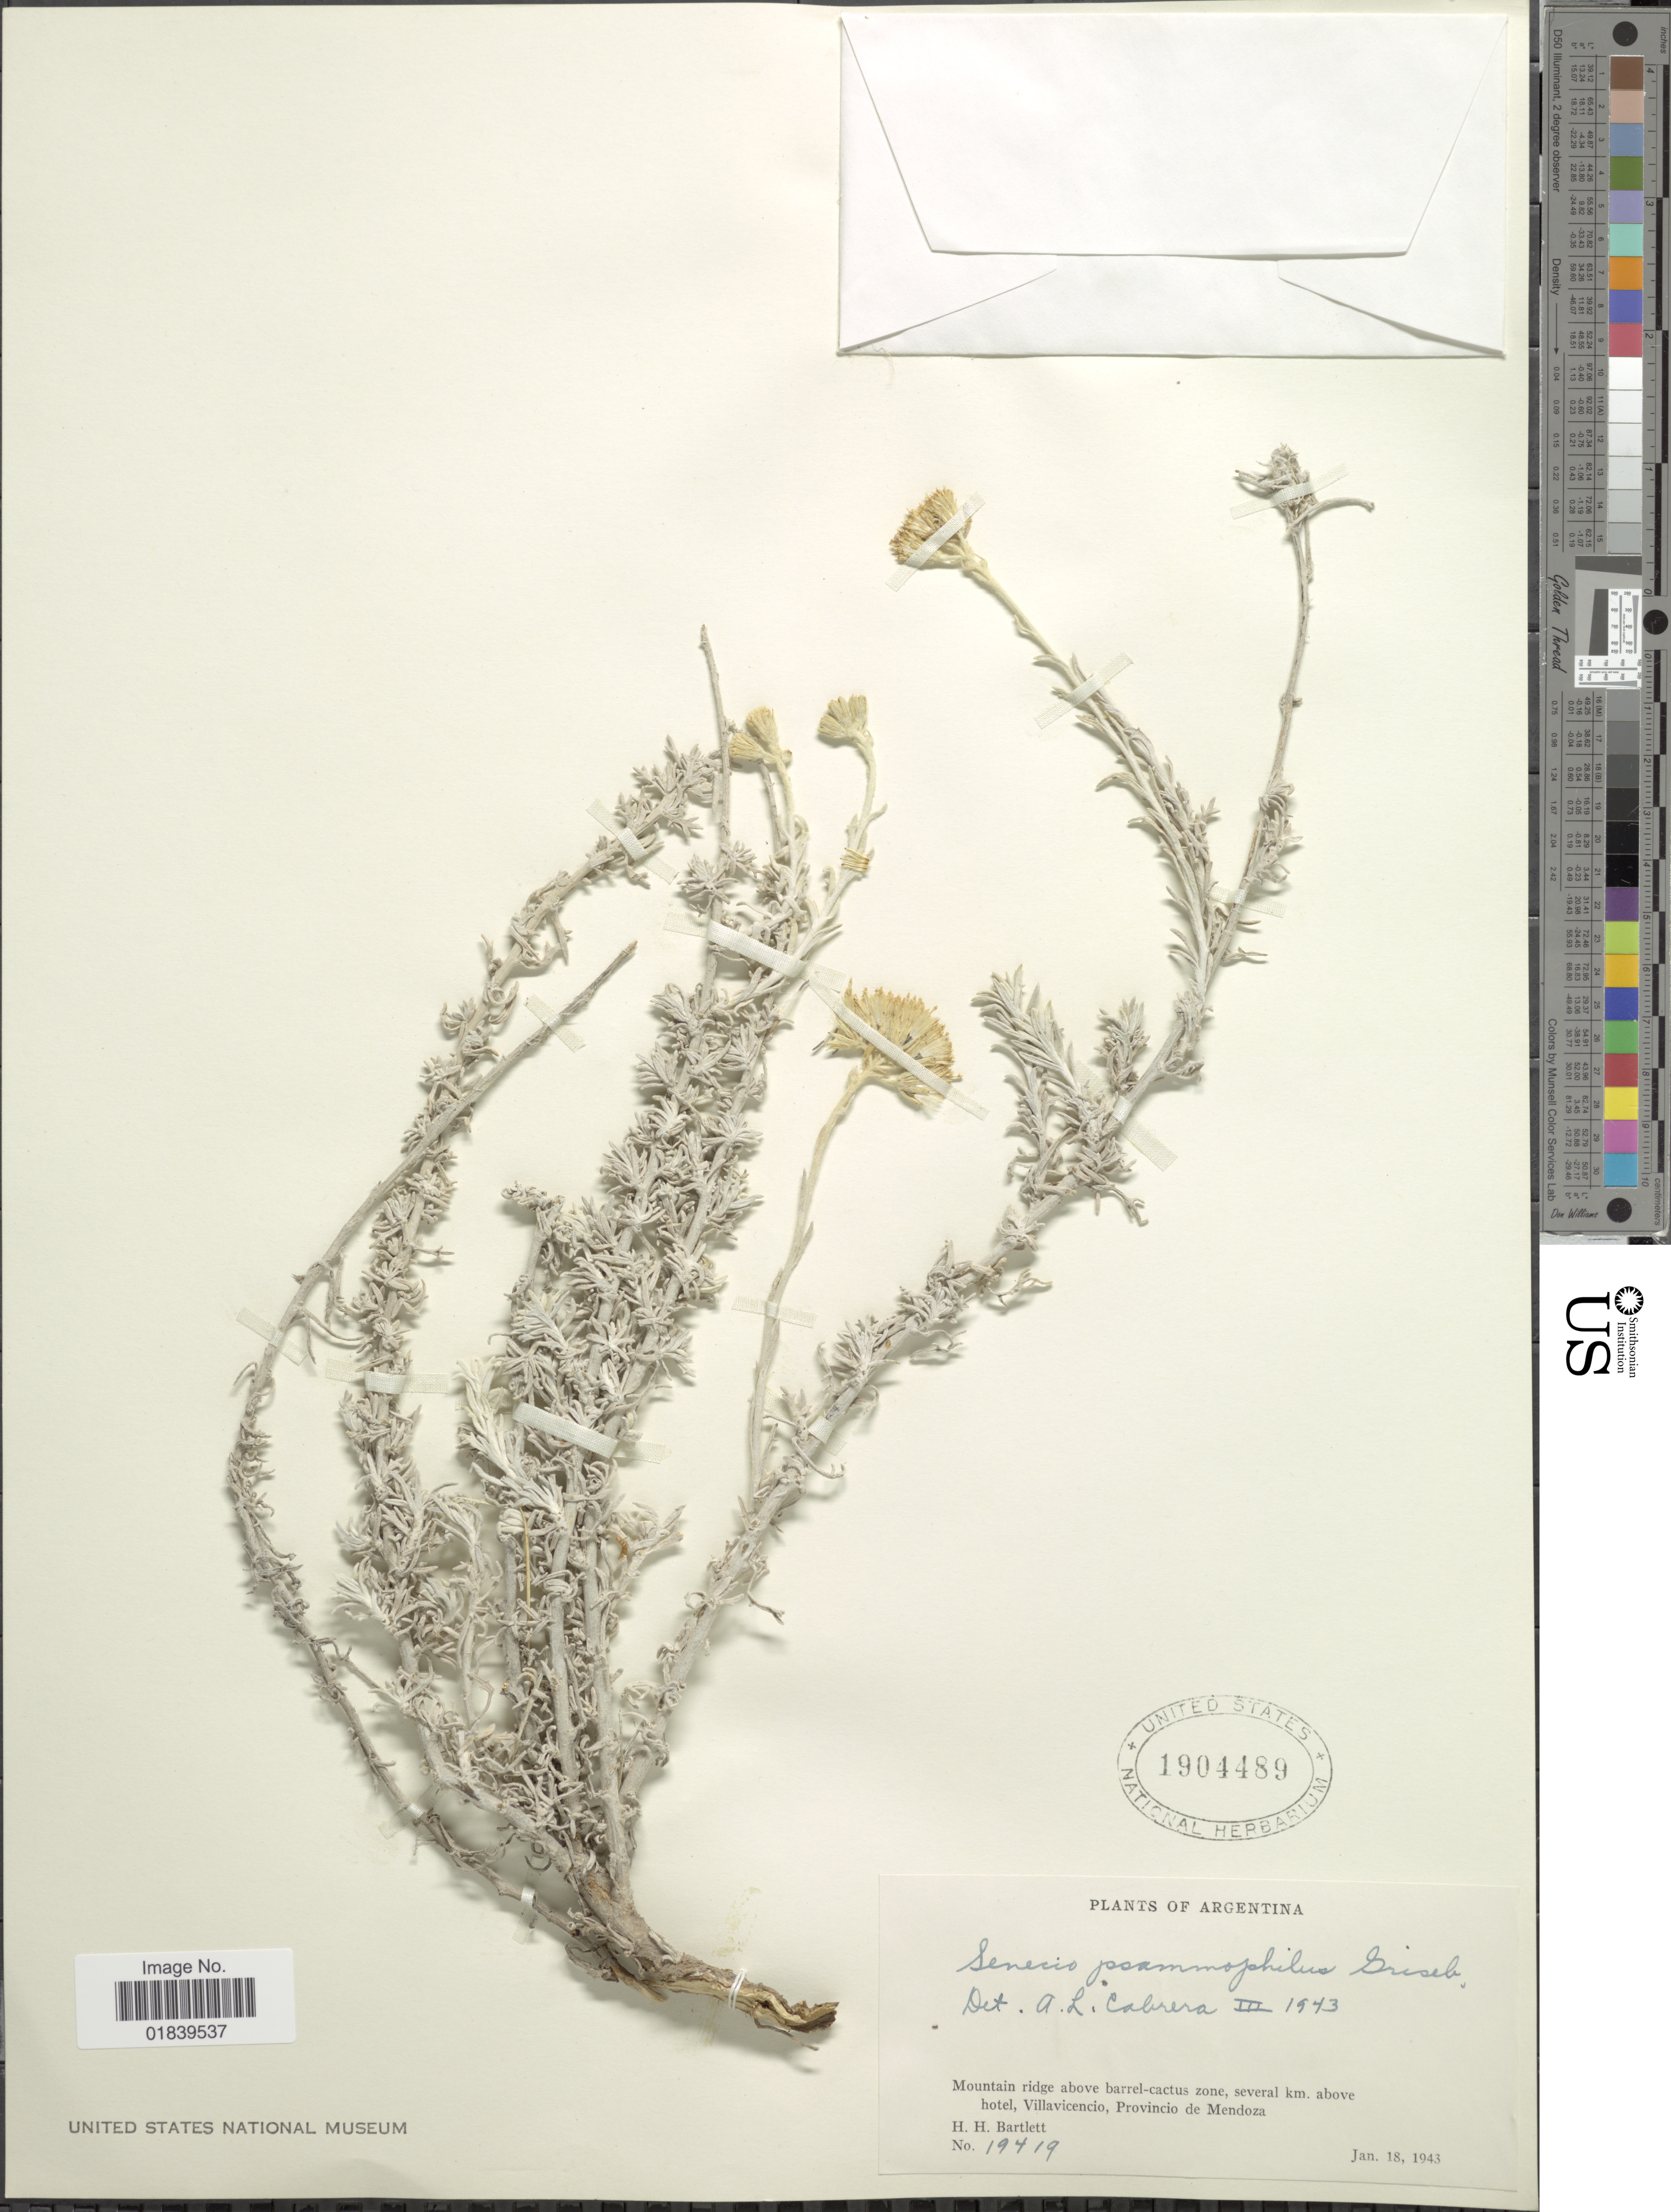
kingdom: Plantae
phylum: Tracheophyta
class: Magnoliopsida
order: Asterales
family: Asteraceae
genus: Senecio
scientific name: Senecio filaginoides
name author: DC.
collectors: H. H. Bartlett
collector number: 19419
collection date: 1943-01-18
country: Argentina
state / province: Mendoza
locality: Argentina. Mountain ridge above barrel-cactus zone, several km. above hotel, Villavicencio, Provincio de Mendoza.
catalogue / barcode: US 1904489